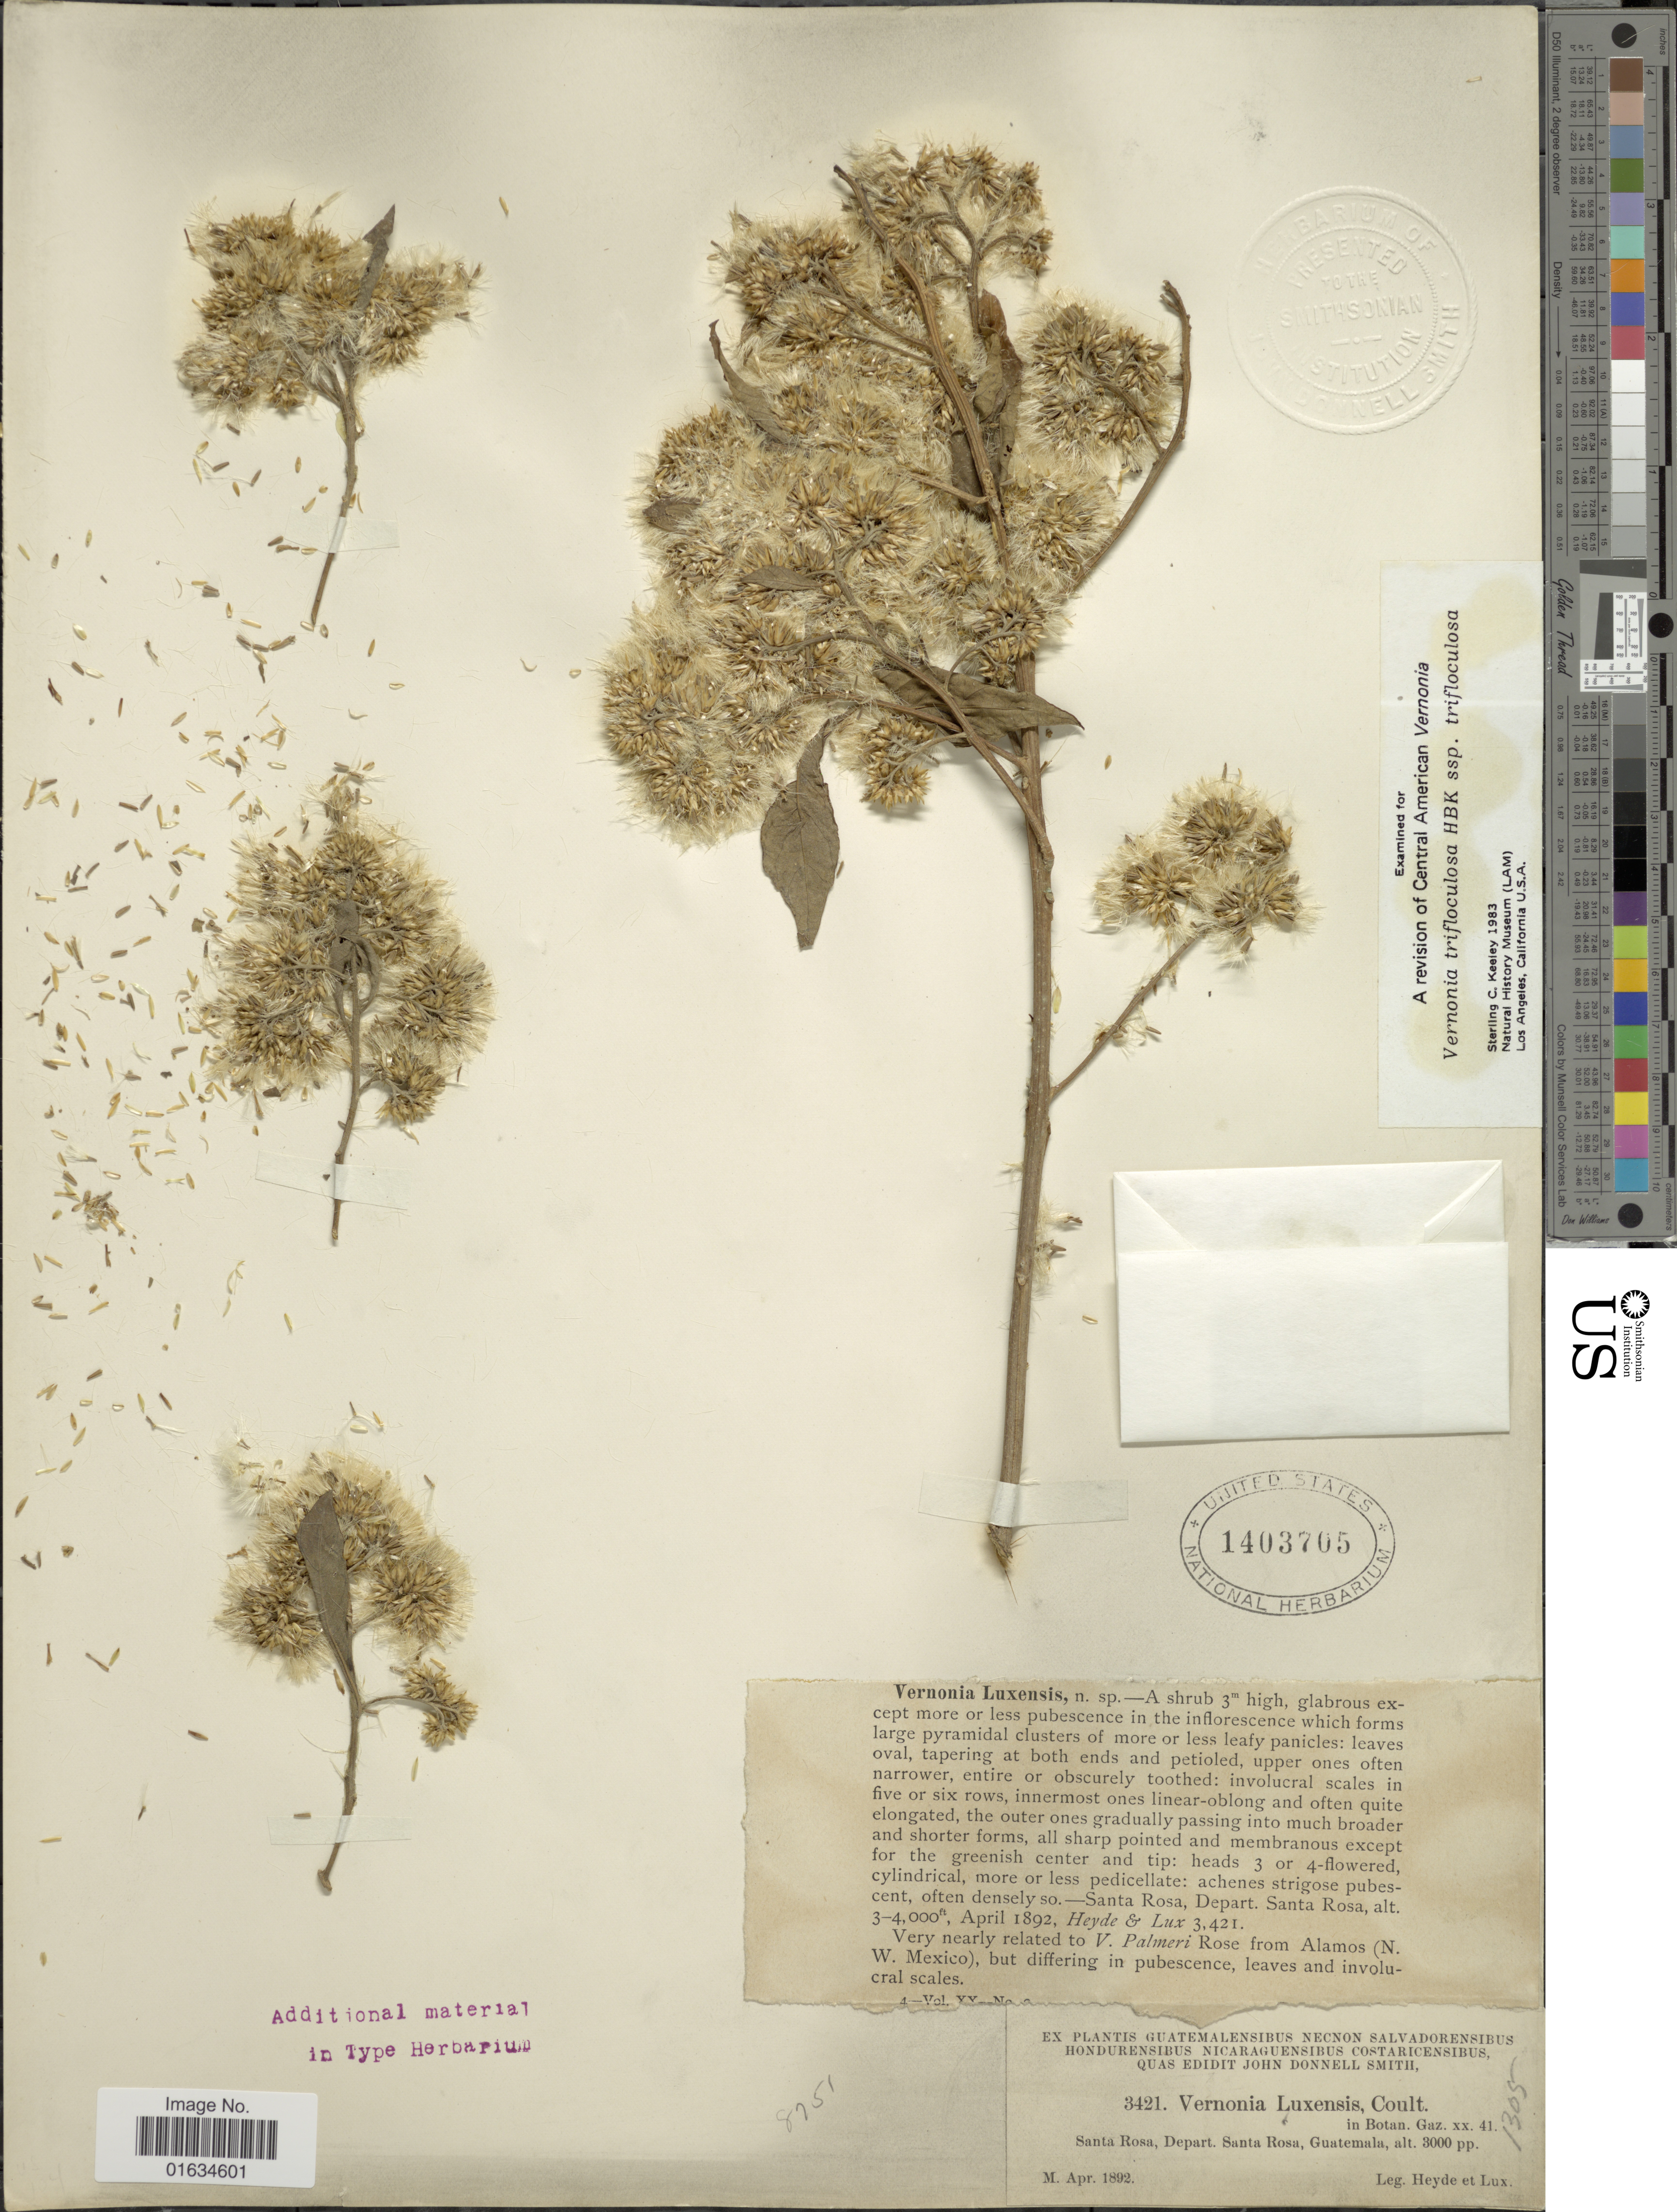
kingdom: Plantae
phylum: Tracheophyta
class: Magnoliopsida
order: Asterales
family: Asteraceae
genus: Eremosis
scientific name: Eremosis triflosculosa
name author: (Kunth) Gleason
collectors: Heyde & Lux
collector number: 3421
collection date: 1892-04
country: Guatemala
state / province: Santa Rosa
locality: Santa Rosa, Depart. Santa Rosa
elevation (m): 914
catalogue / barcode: US 1403705